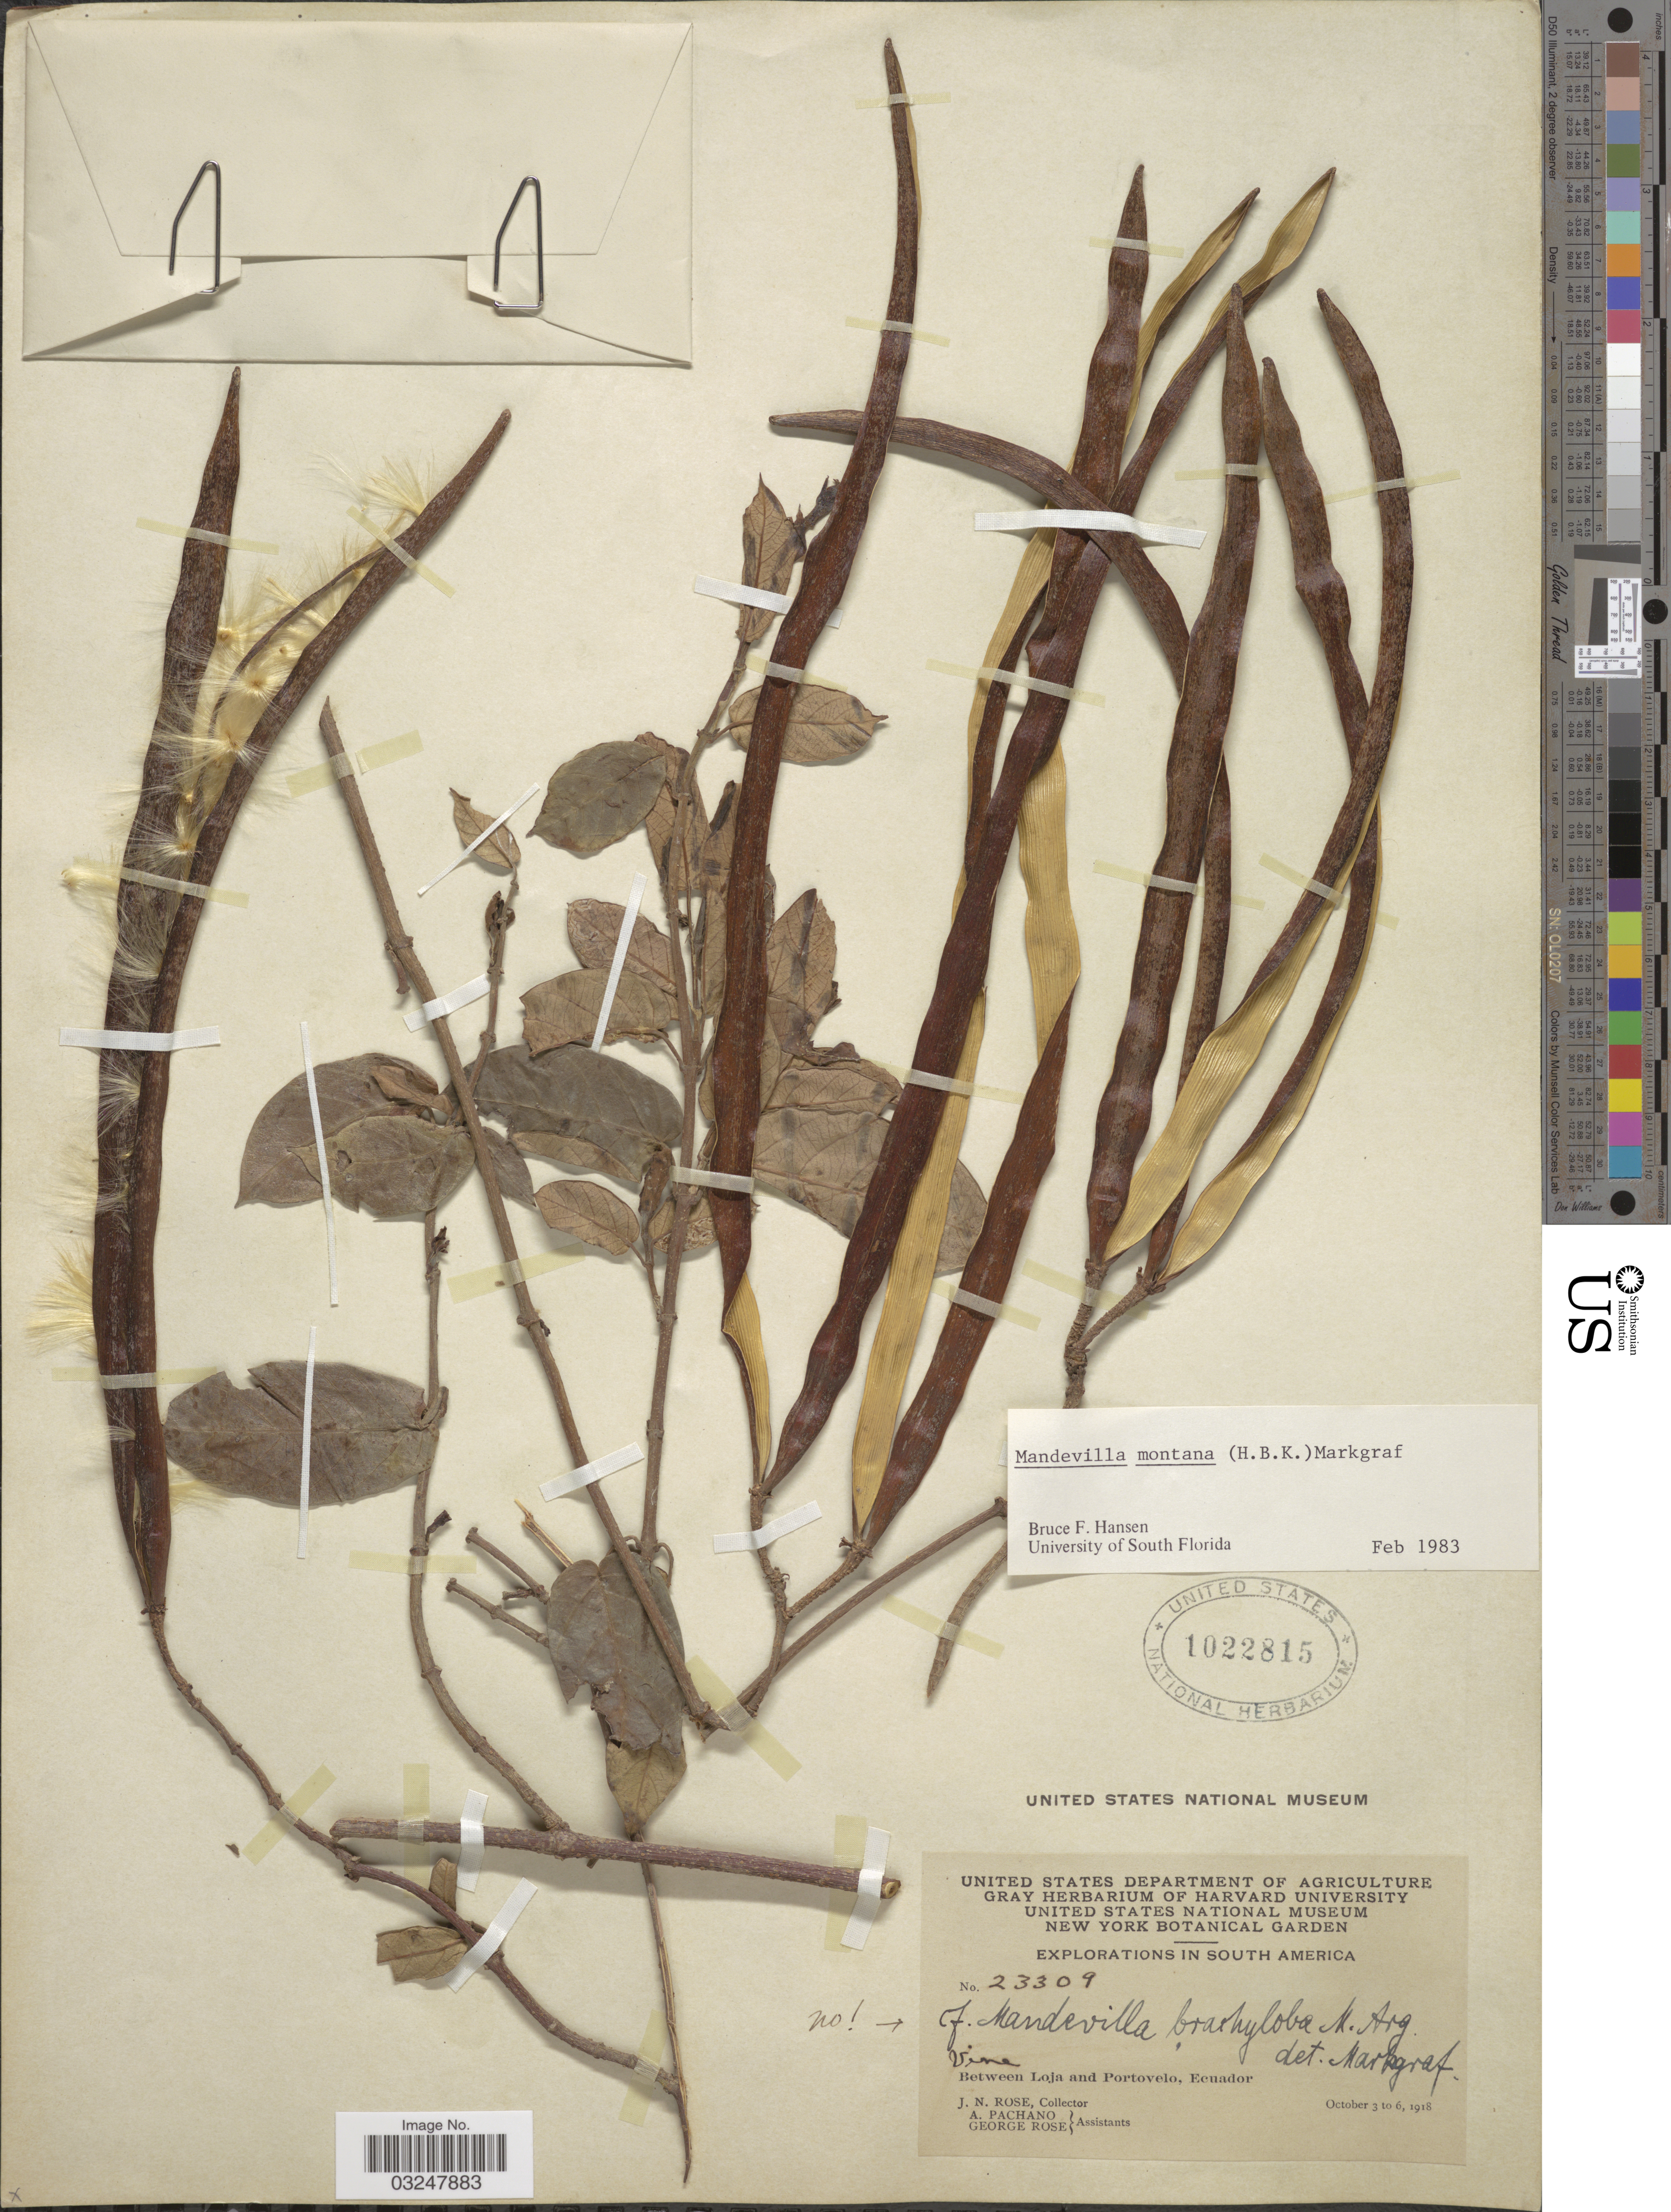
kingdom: Plantae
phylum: Tracheophyta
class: Magnoliopsida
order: Gentianales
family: Apocynaceae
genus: Mandevilla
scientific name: Mandevilla montana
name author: (Kunth) Markgr.-Dann.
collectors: J. N. Rose, A. Pachano & G. Rose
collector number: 23309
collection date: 1918-10-03/1918-10-06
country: Ecuador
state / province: Loja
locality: Between Loja and Portovelo, Ecuador.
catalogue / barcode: US 1022815